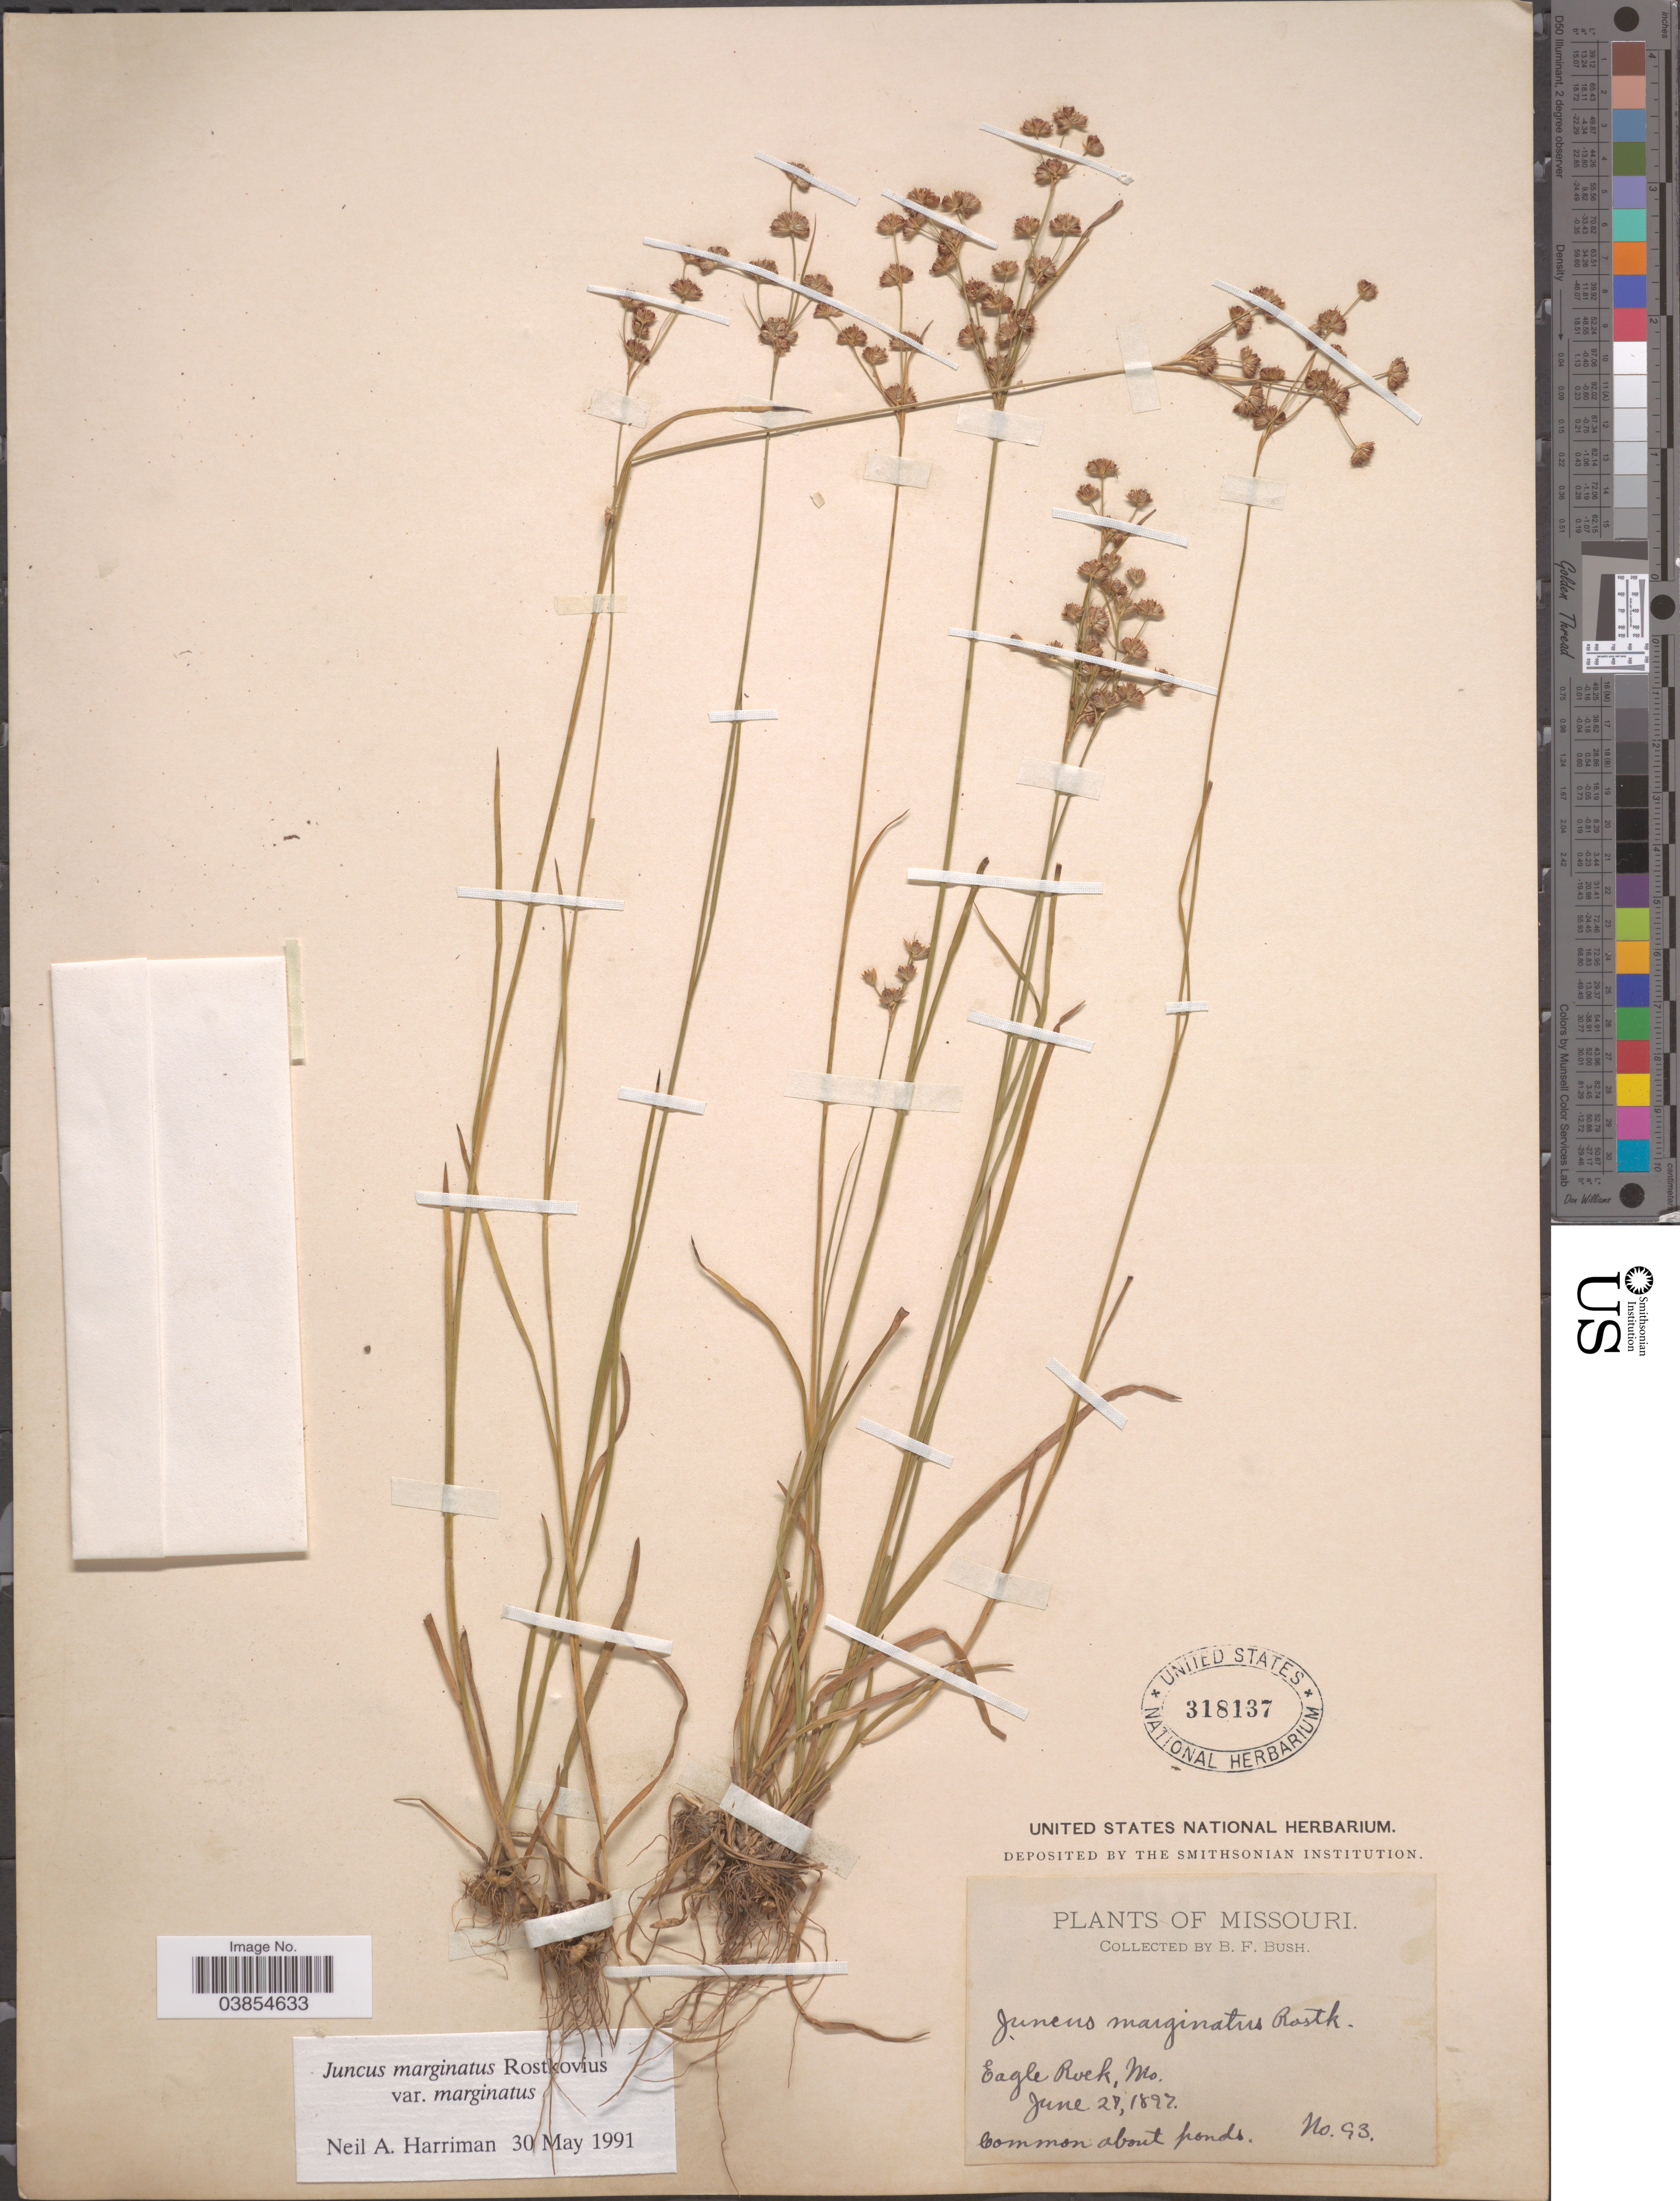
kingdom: Plantae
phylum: Tracheophyta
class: Liliopsida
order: Poales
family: Juncaceae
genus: Juncus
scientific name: Juncus marginatus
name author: Rostk.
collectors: B. F. Bush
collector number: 93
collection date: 1897-06-27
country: United States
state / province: Missouri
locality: Eagle Rock.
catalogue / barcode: US 318137